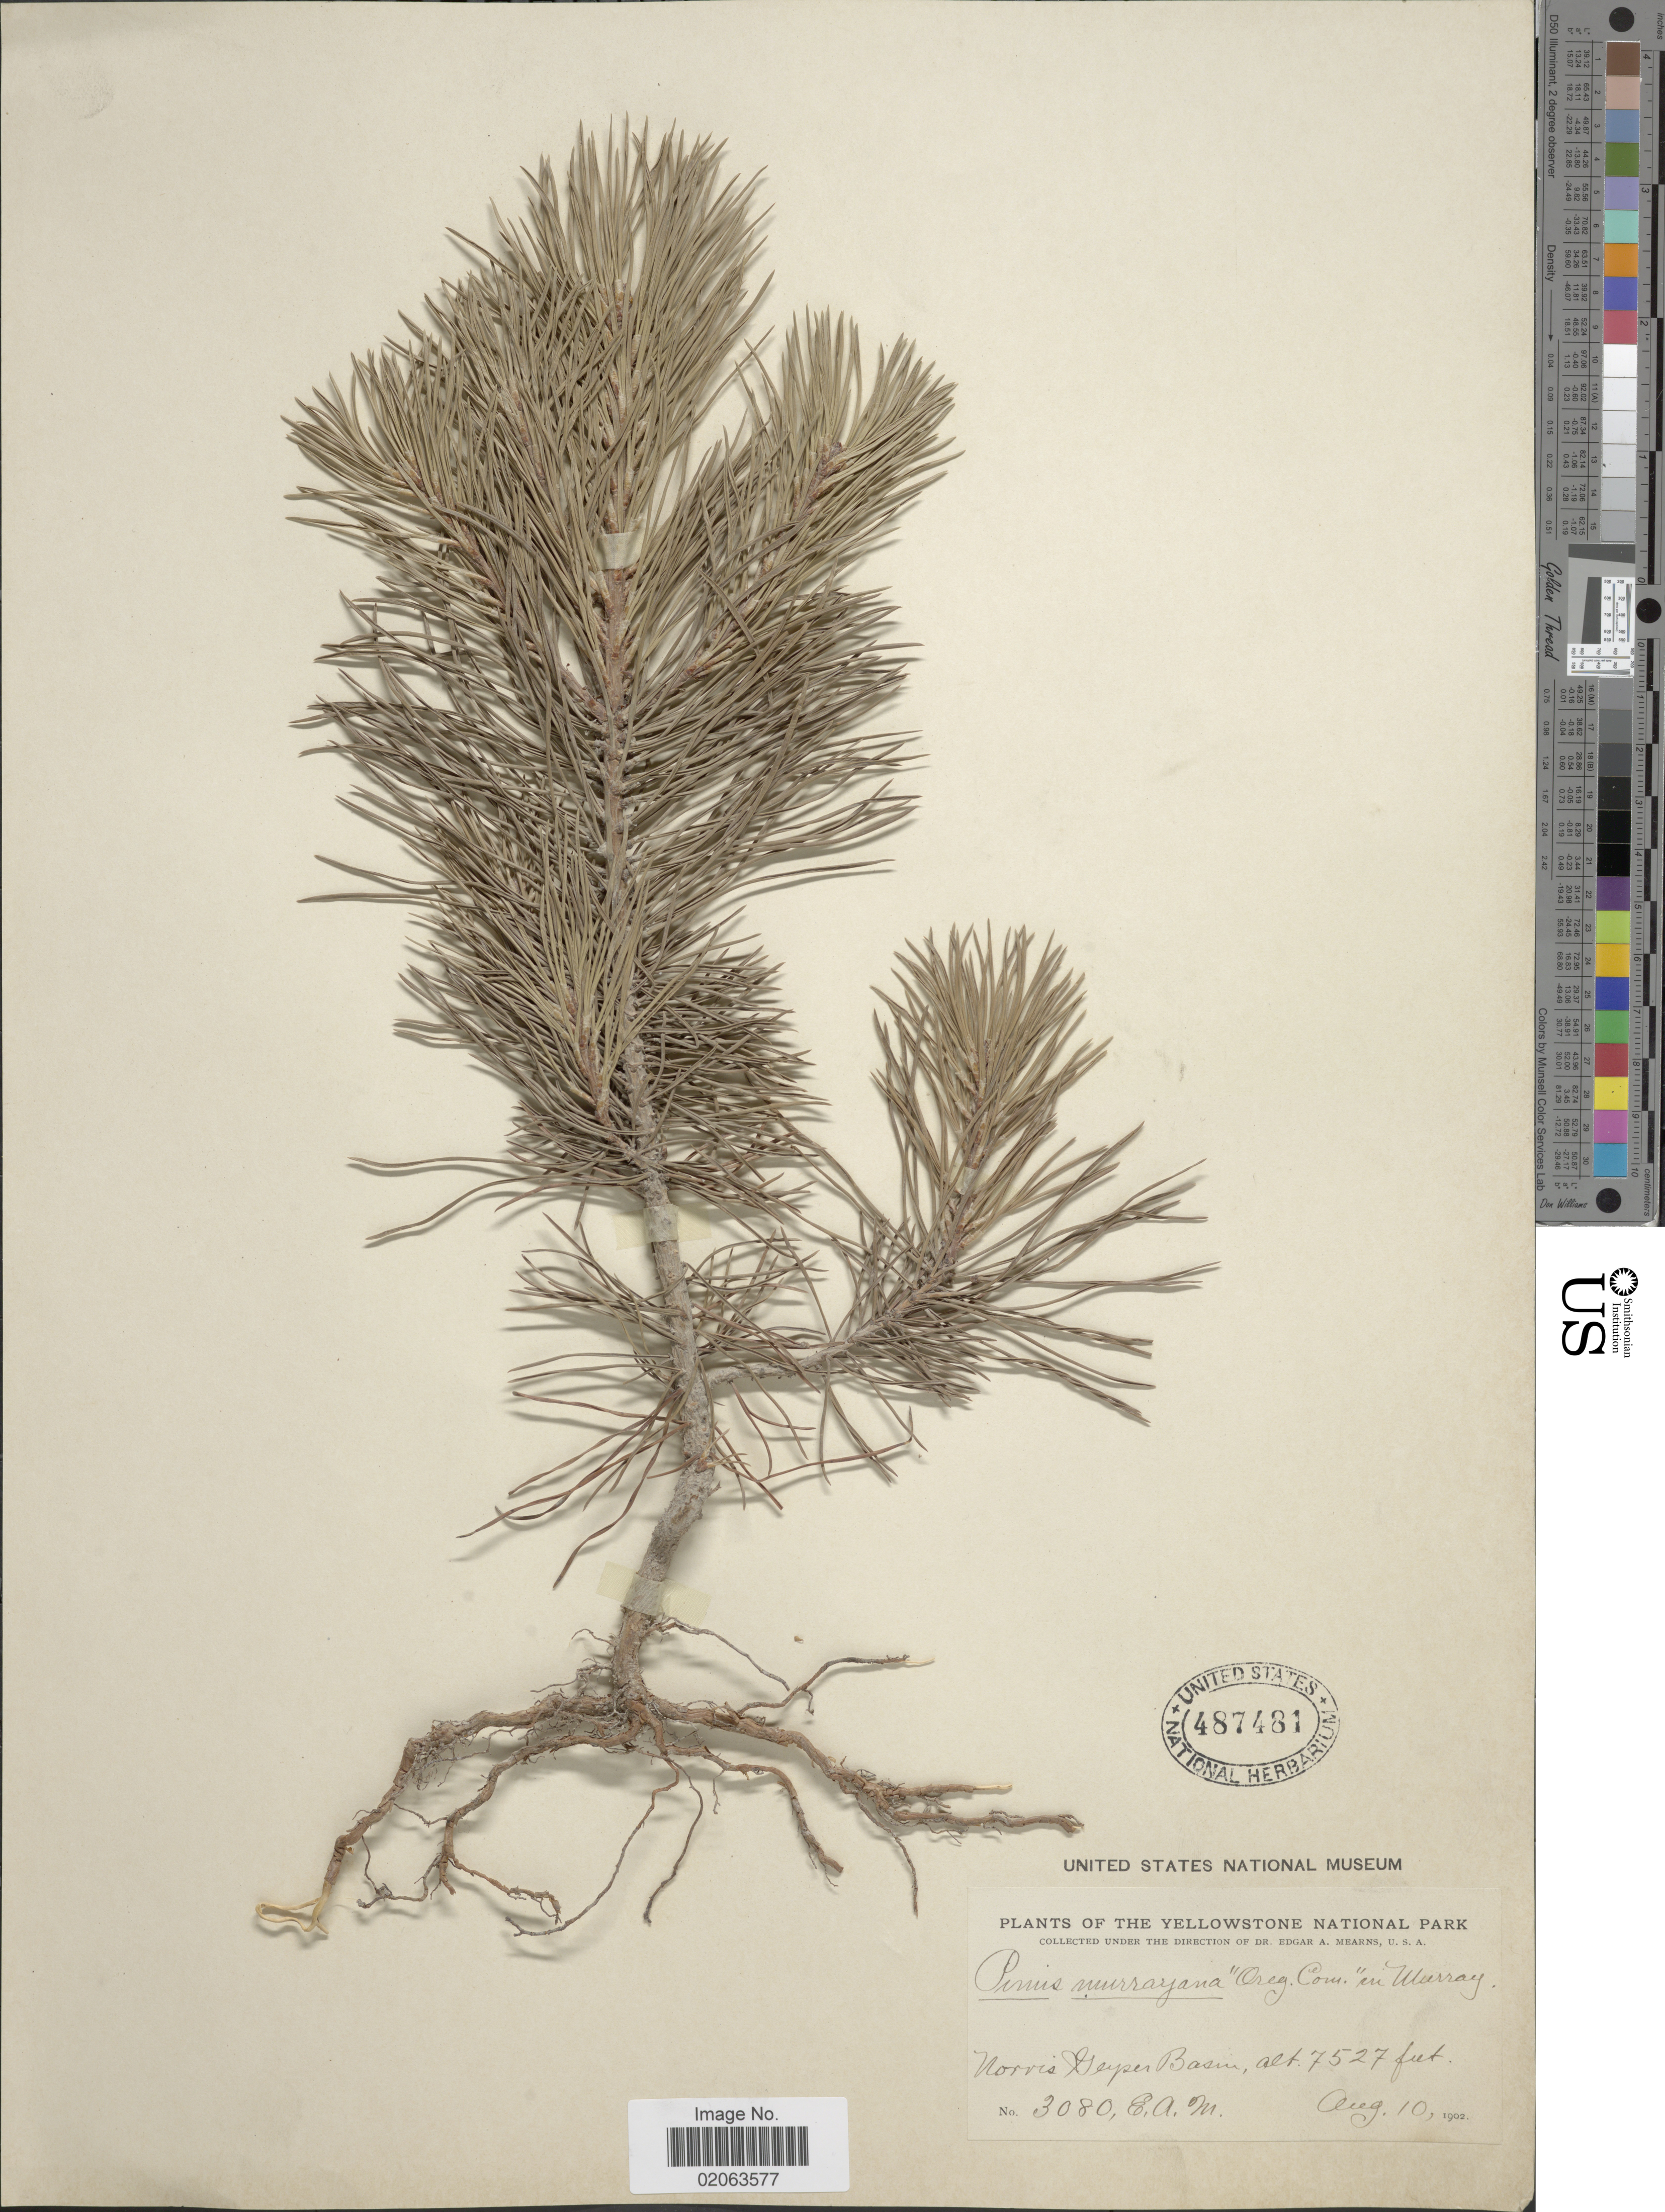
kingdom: Plantae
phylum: Tracheophyta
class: Pinopsida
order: Pinales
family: Pinaceae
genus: Pinus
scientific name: Pinus contorta var. latifolia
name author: Engelm. ex S. Watson in C. King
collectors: E. A. Mearns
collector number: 3080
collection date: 1902-08-10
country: United States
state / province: Wyoming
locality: Yellowstone National Park, Norris Geyser Basin.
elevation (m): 2294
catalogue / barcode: US 487481